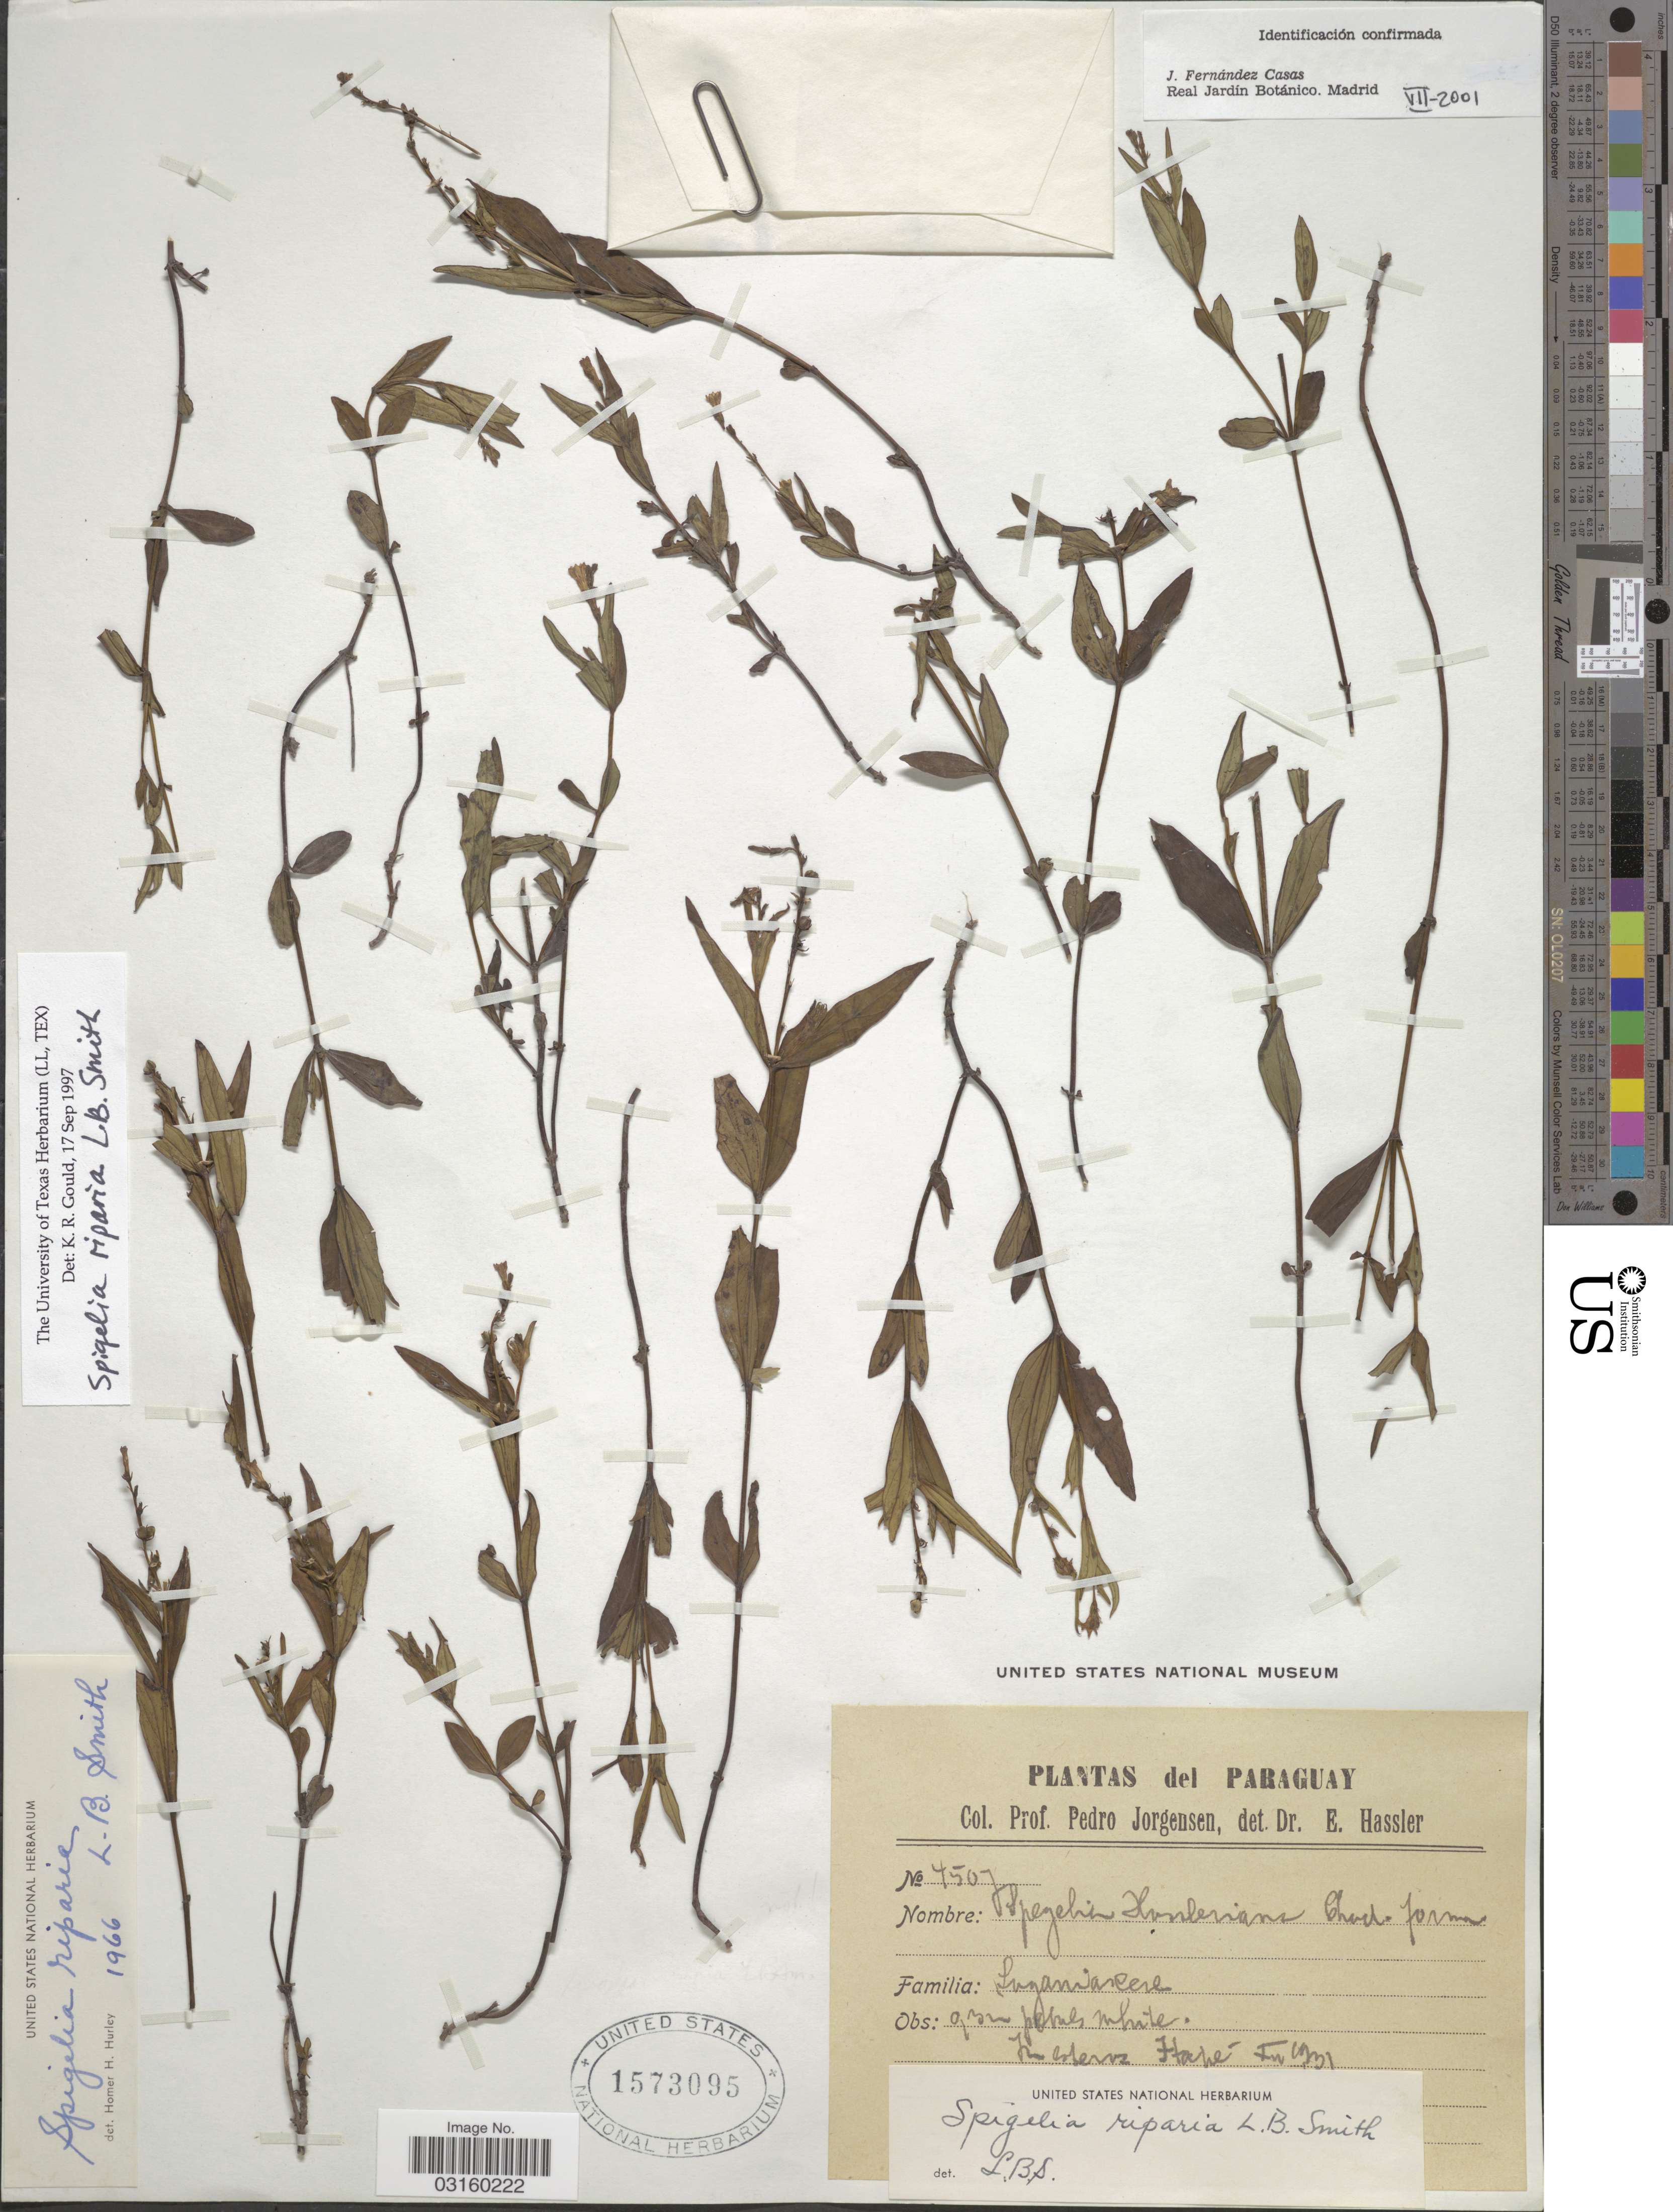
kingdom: Plantae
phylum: Tracheophyta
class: Magnoliopsida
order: Gentianales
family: Loganiaceae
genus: Spigelia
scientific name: Spigelia martiana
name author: Cham. & Schltdl.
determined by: Islas-Hernández, Carla Sofia, (MEXU), Instituto de Biologia, UNAM (MEXICO)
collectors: P. Jörgensen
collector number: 450J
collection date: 1931-02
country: Paraguay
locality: Itapé.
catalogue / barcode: US 1573095